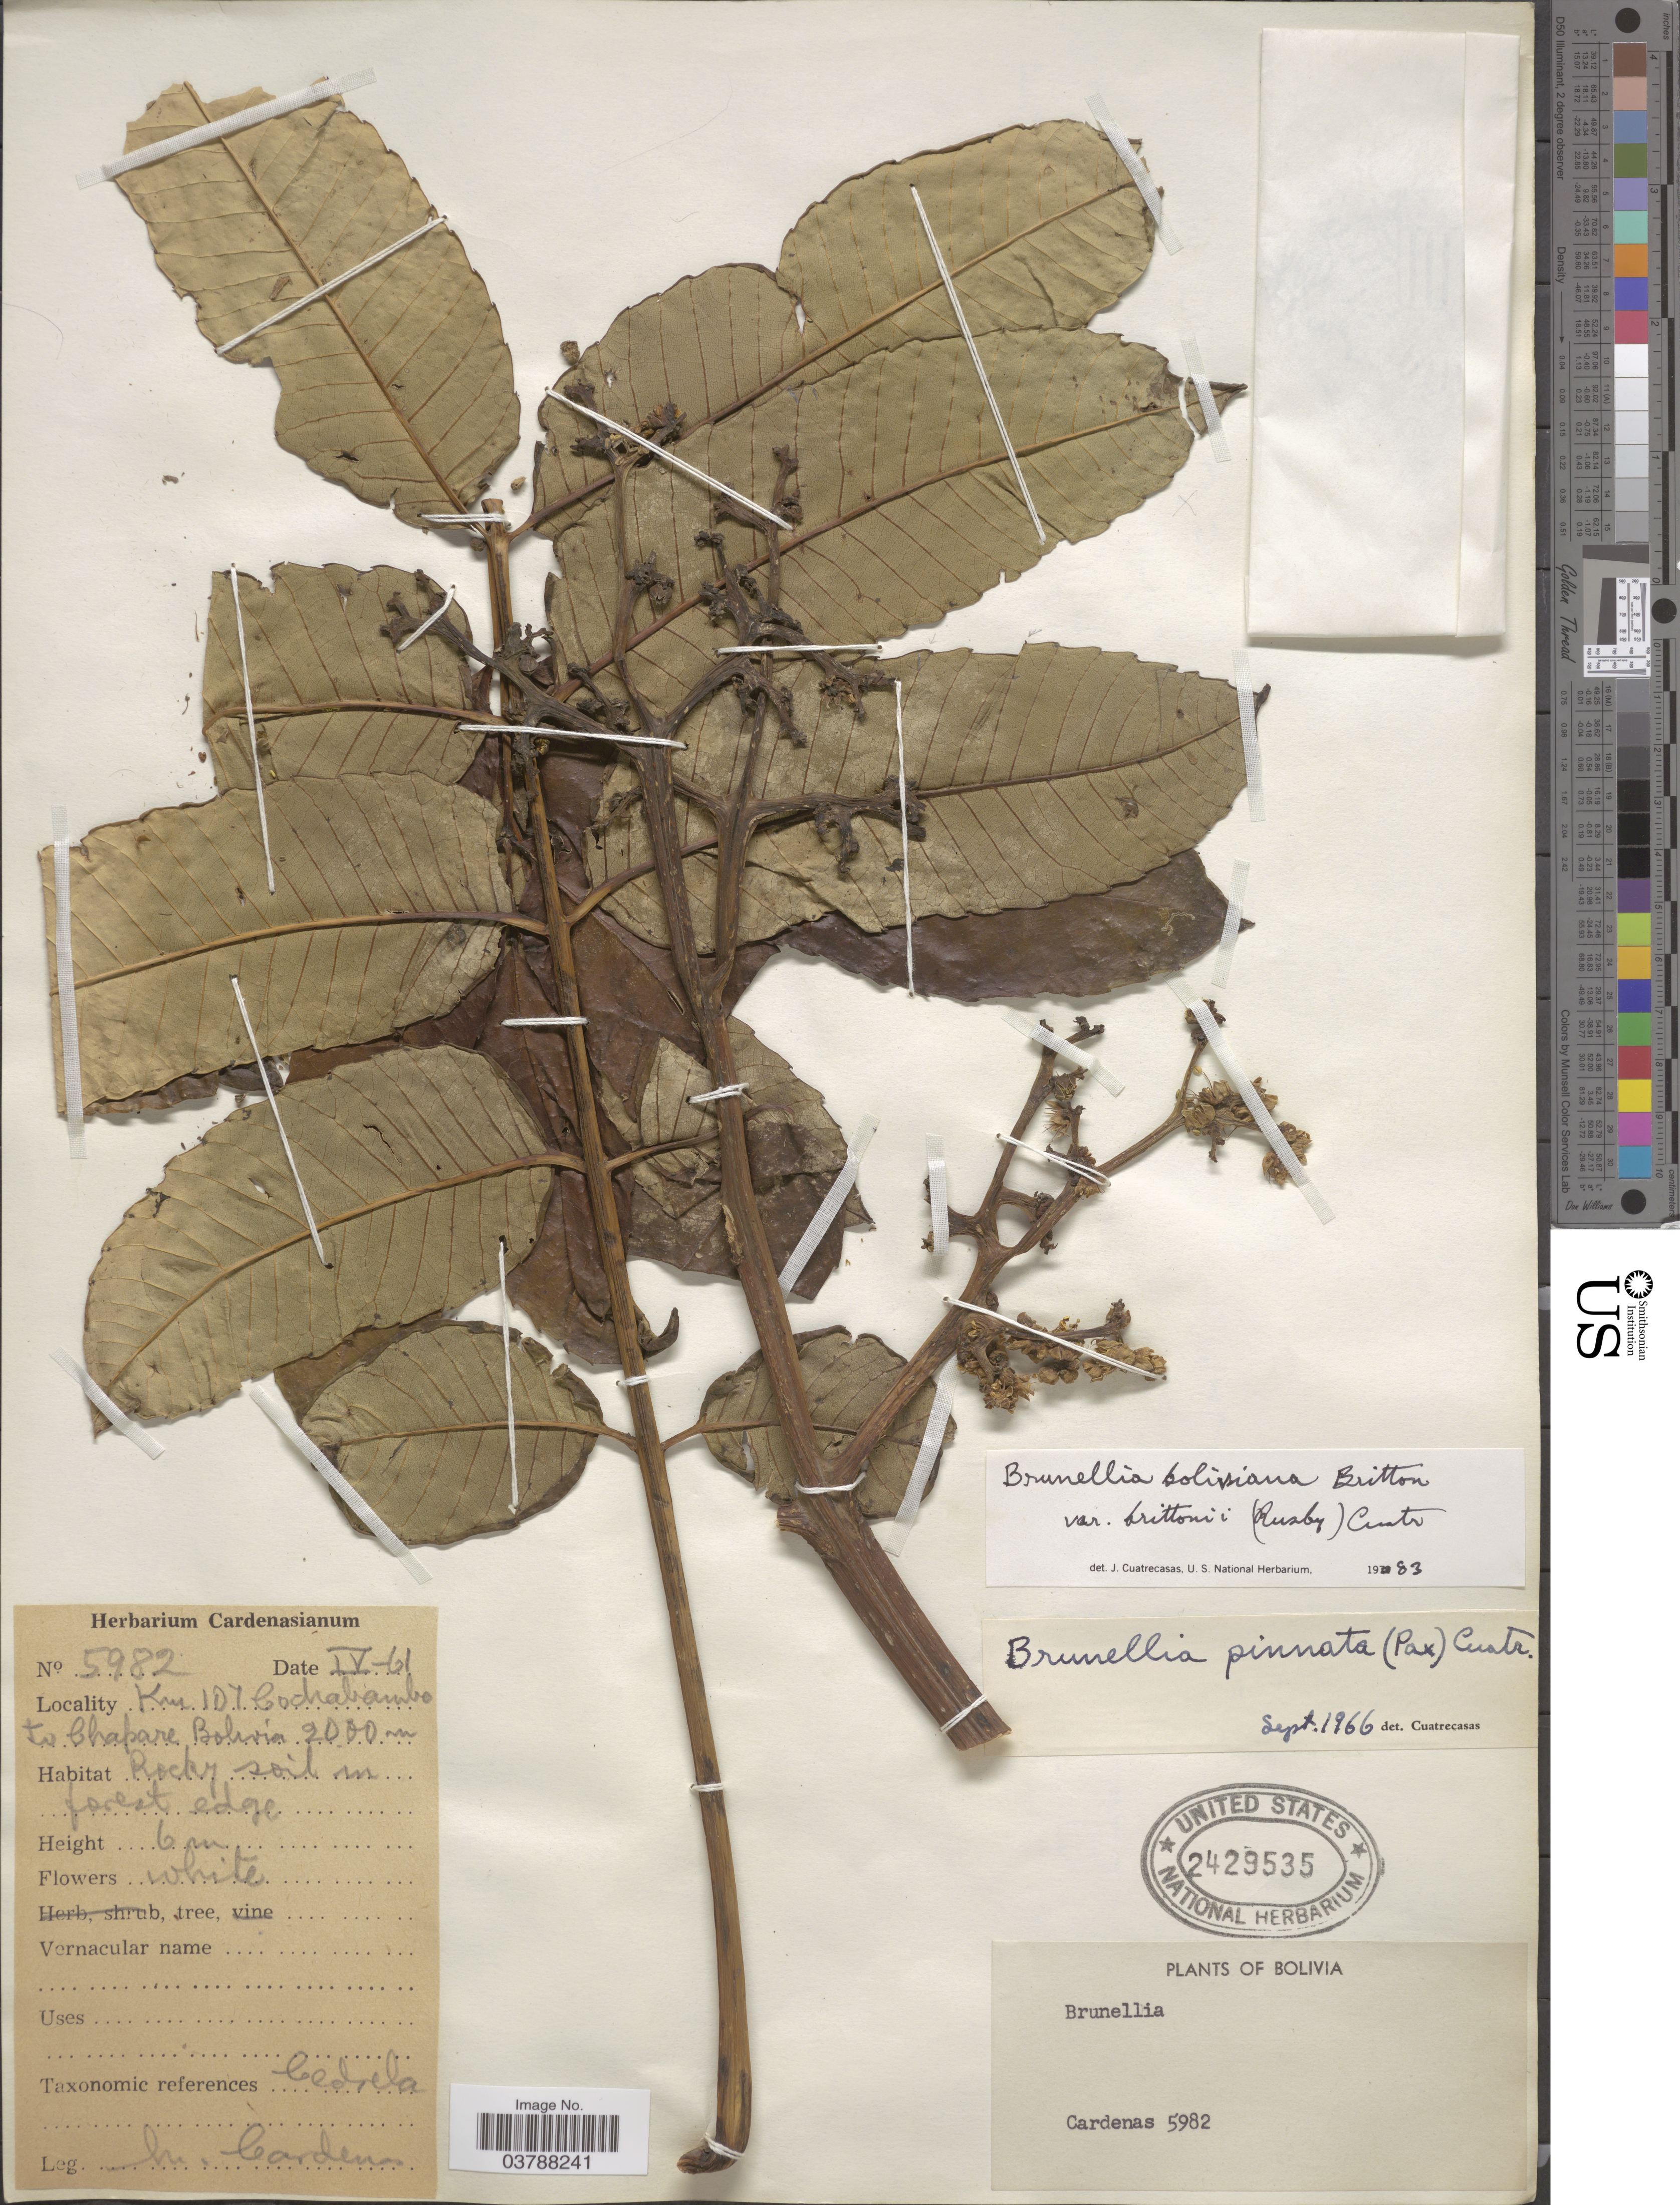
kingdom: Plantae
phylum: Tracheophyta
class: Magnoliopsida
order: Oxalidales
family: Brunelliaceae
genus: Brunellia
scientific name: Brunellia boliviana var. brittonii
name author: (Rusby) Cuatrec.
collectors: M. Cárdenas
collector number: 5982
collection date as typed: Transcribed d/m/y: /4/61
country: Bolivia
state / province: Cochabamba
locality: Km 107 Cochabamba to Chapare Bolivia.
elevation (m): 2000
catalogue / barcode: US 2429535